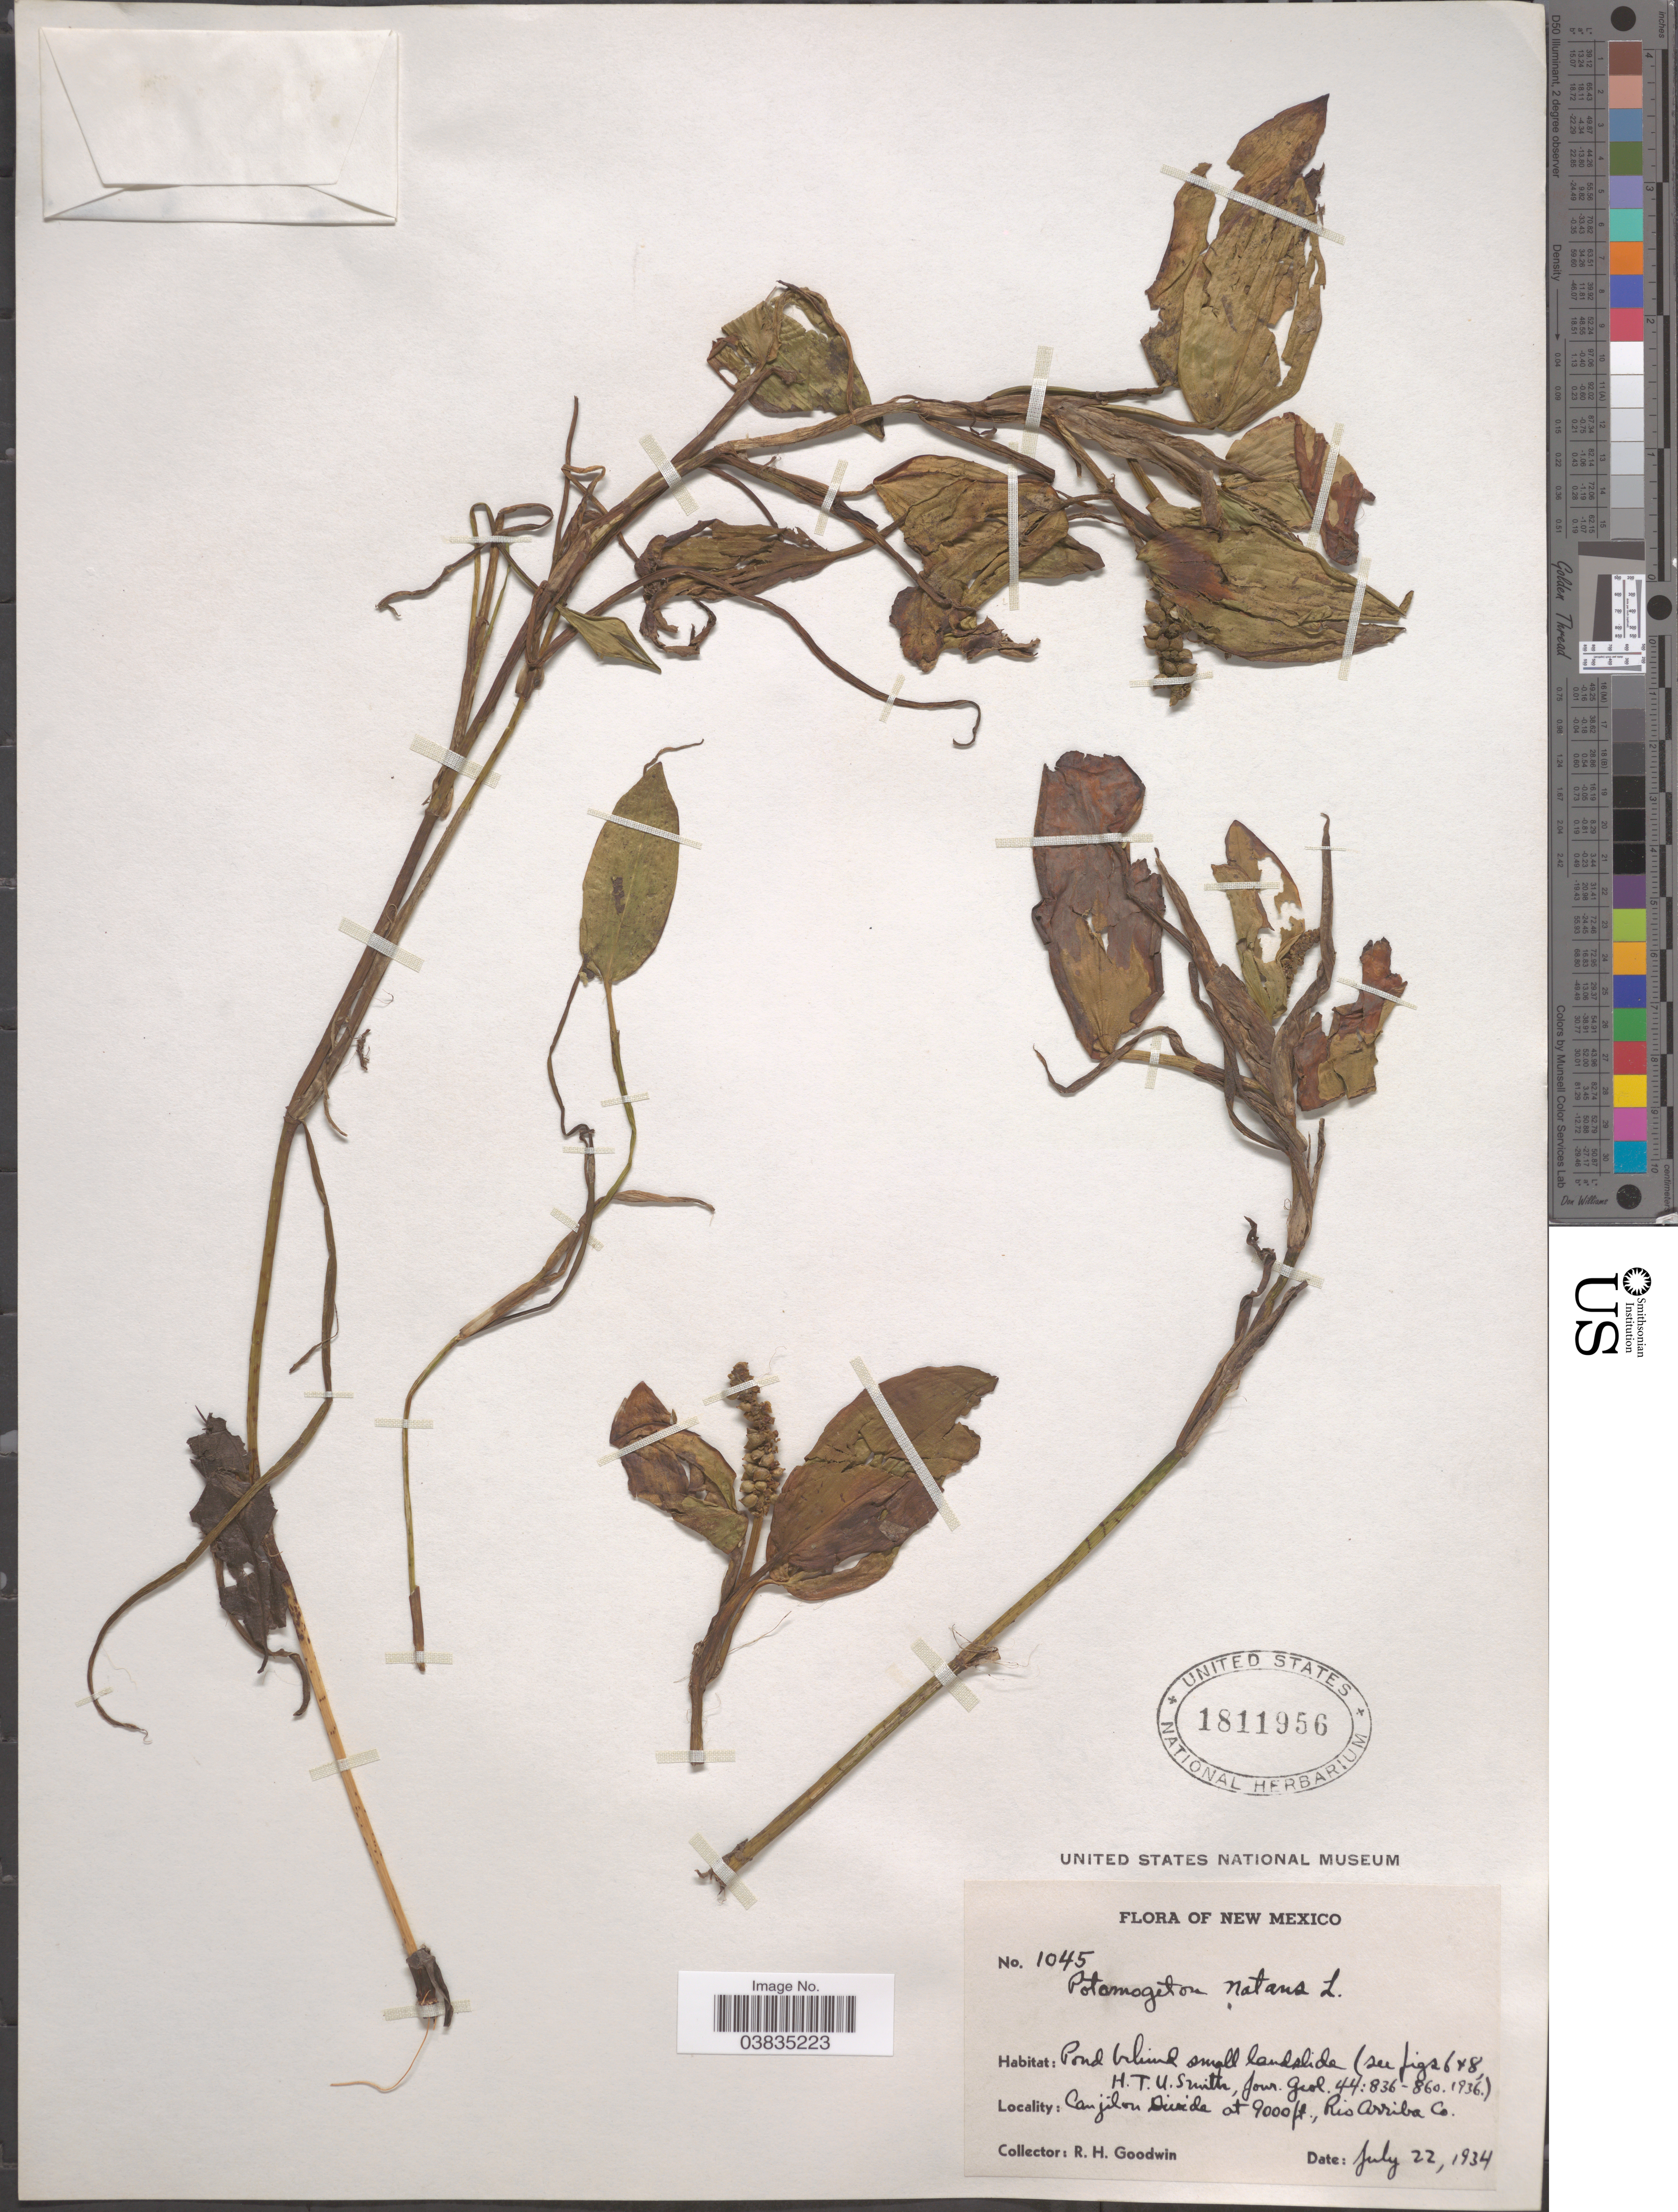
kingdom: Plantae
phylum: Tracheophyta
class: Liliopsida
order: Alismatales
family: Potamogetonaceae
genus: Potamogeton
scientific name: Potamogeton natans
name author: L.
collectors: R. Goodwin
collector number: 1045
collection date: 1934-07-22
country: United States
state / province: New Mexico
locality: Canjilon Divide, Rio Arriba Co.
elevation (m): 2743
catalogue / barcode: US 1811956